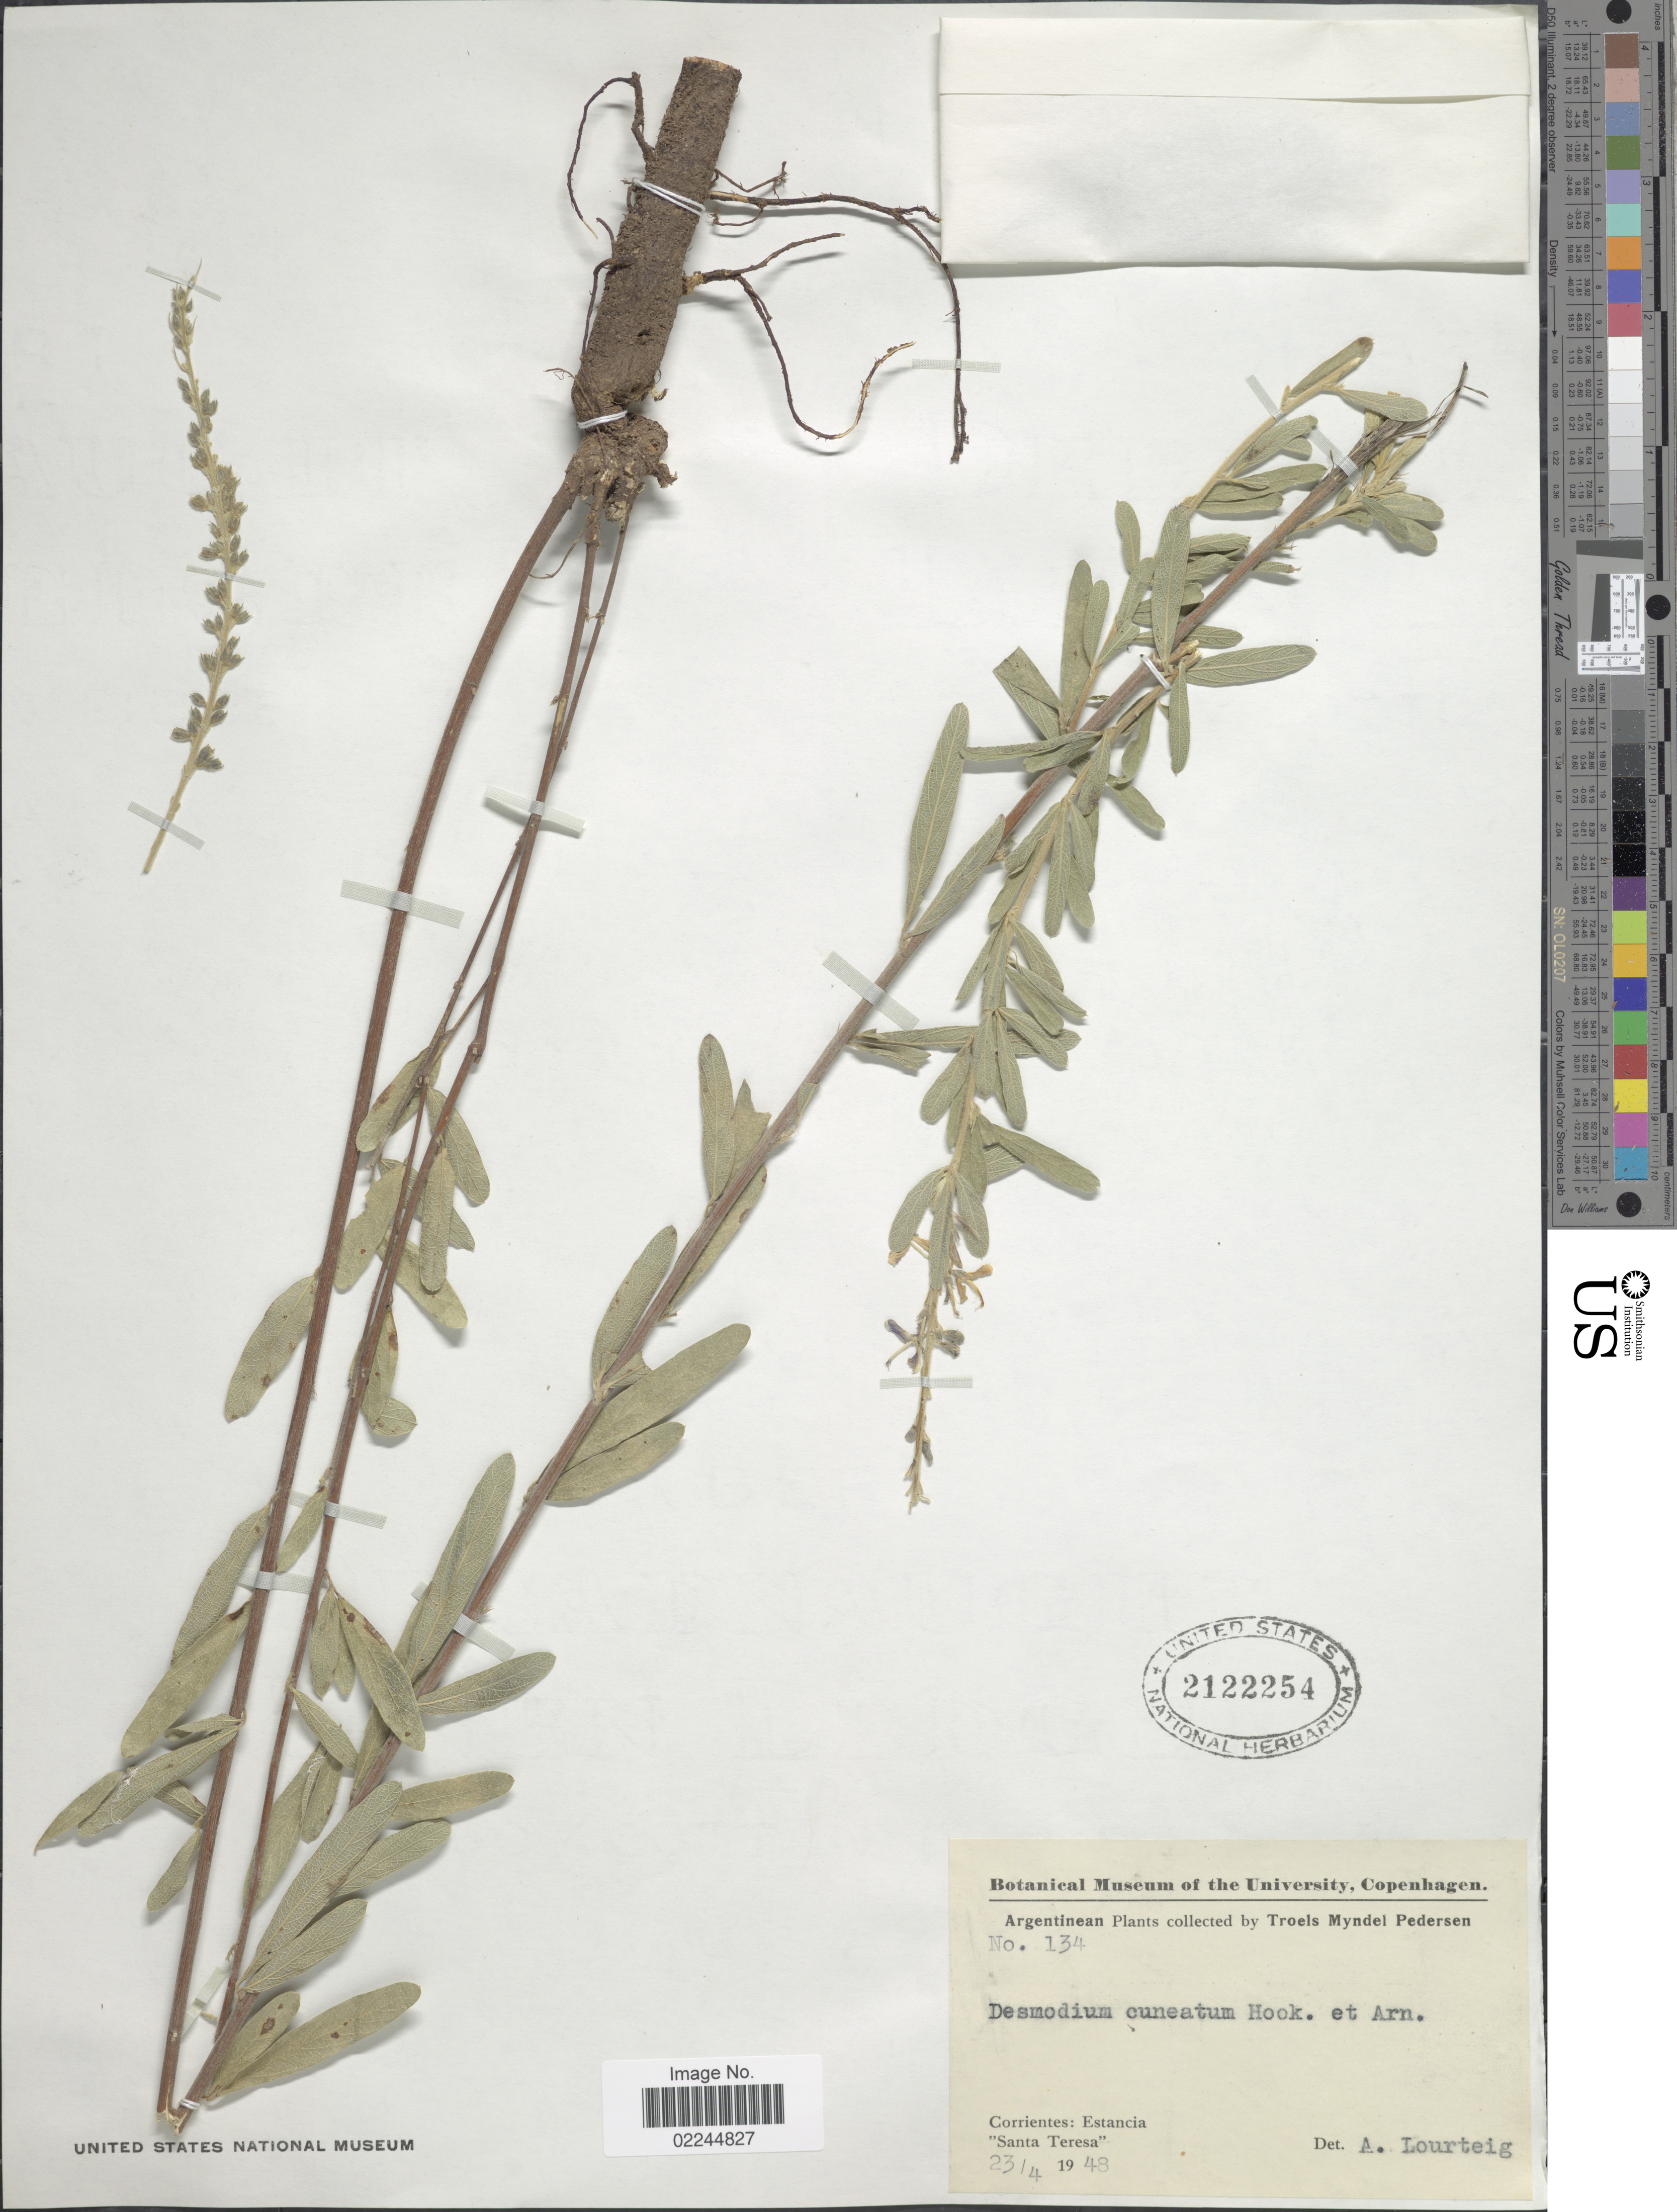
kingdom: Plantae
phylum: Tracheophyta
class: Magnoliopsida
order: Fabales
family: Fabaceae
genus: Desmodium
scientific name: Desmodium cuneatum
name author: Hook. & Arn.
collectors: T. Pederson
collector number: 134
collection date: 1948-04-23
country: Argentina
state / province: Corrientes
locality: Santa Teresa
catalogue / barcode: US 2122254